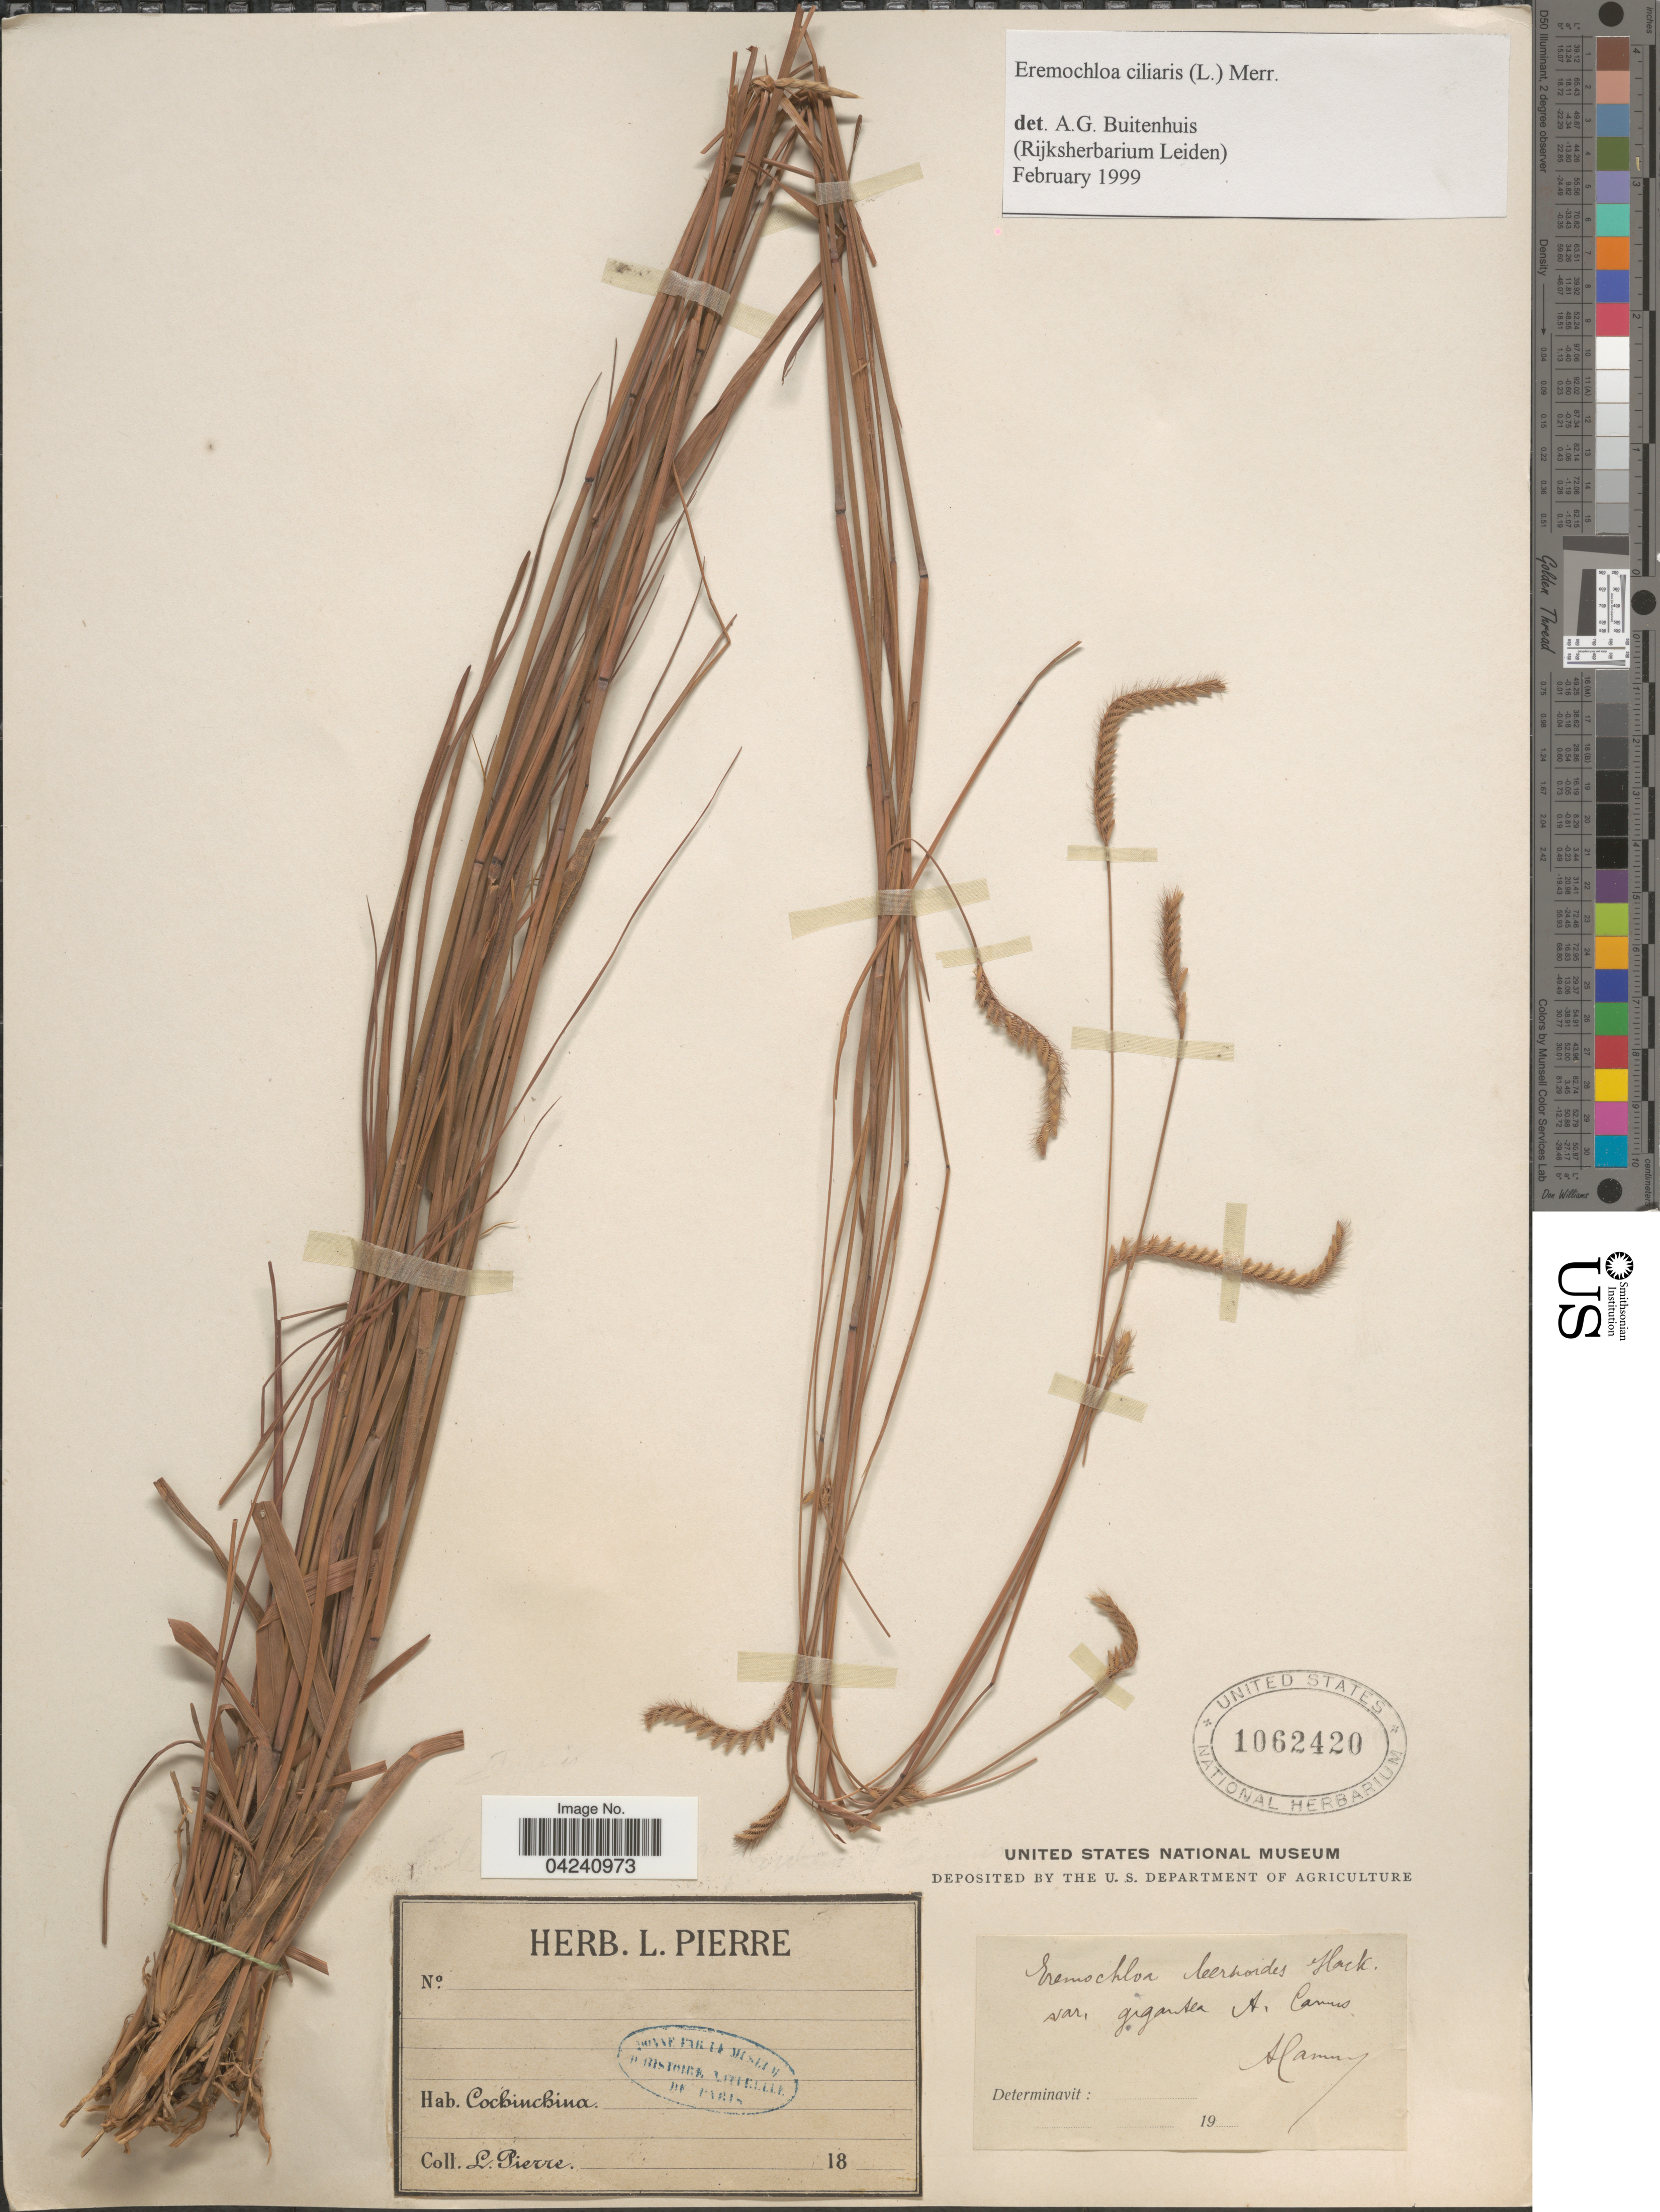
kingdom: Plantae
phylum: Tracheophyta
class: Liliopsida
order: Poales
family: Poaceae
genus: Eremochloa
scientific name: Eremochloa ciliaris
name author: (L.) Merr.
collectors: L. Pierre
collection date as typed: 18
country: Vietnam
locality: Cochinchina.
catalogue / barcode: US 1062420